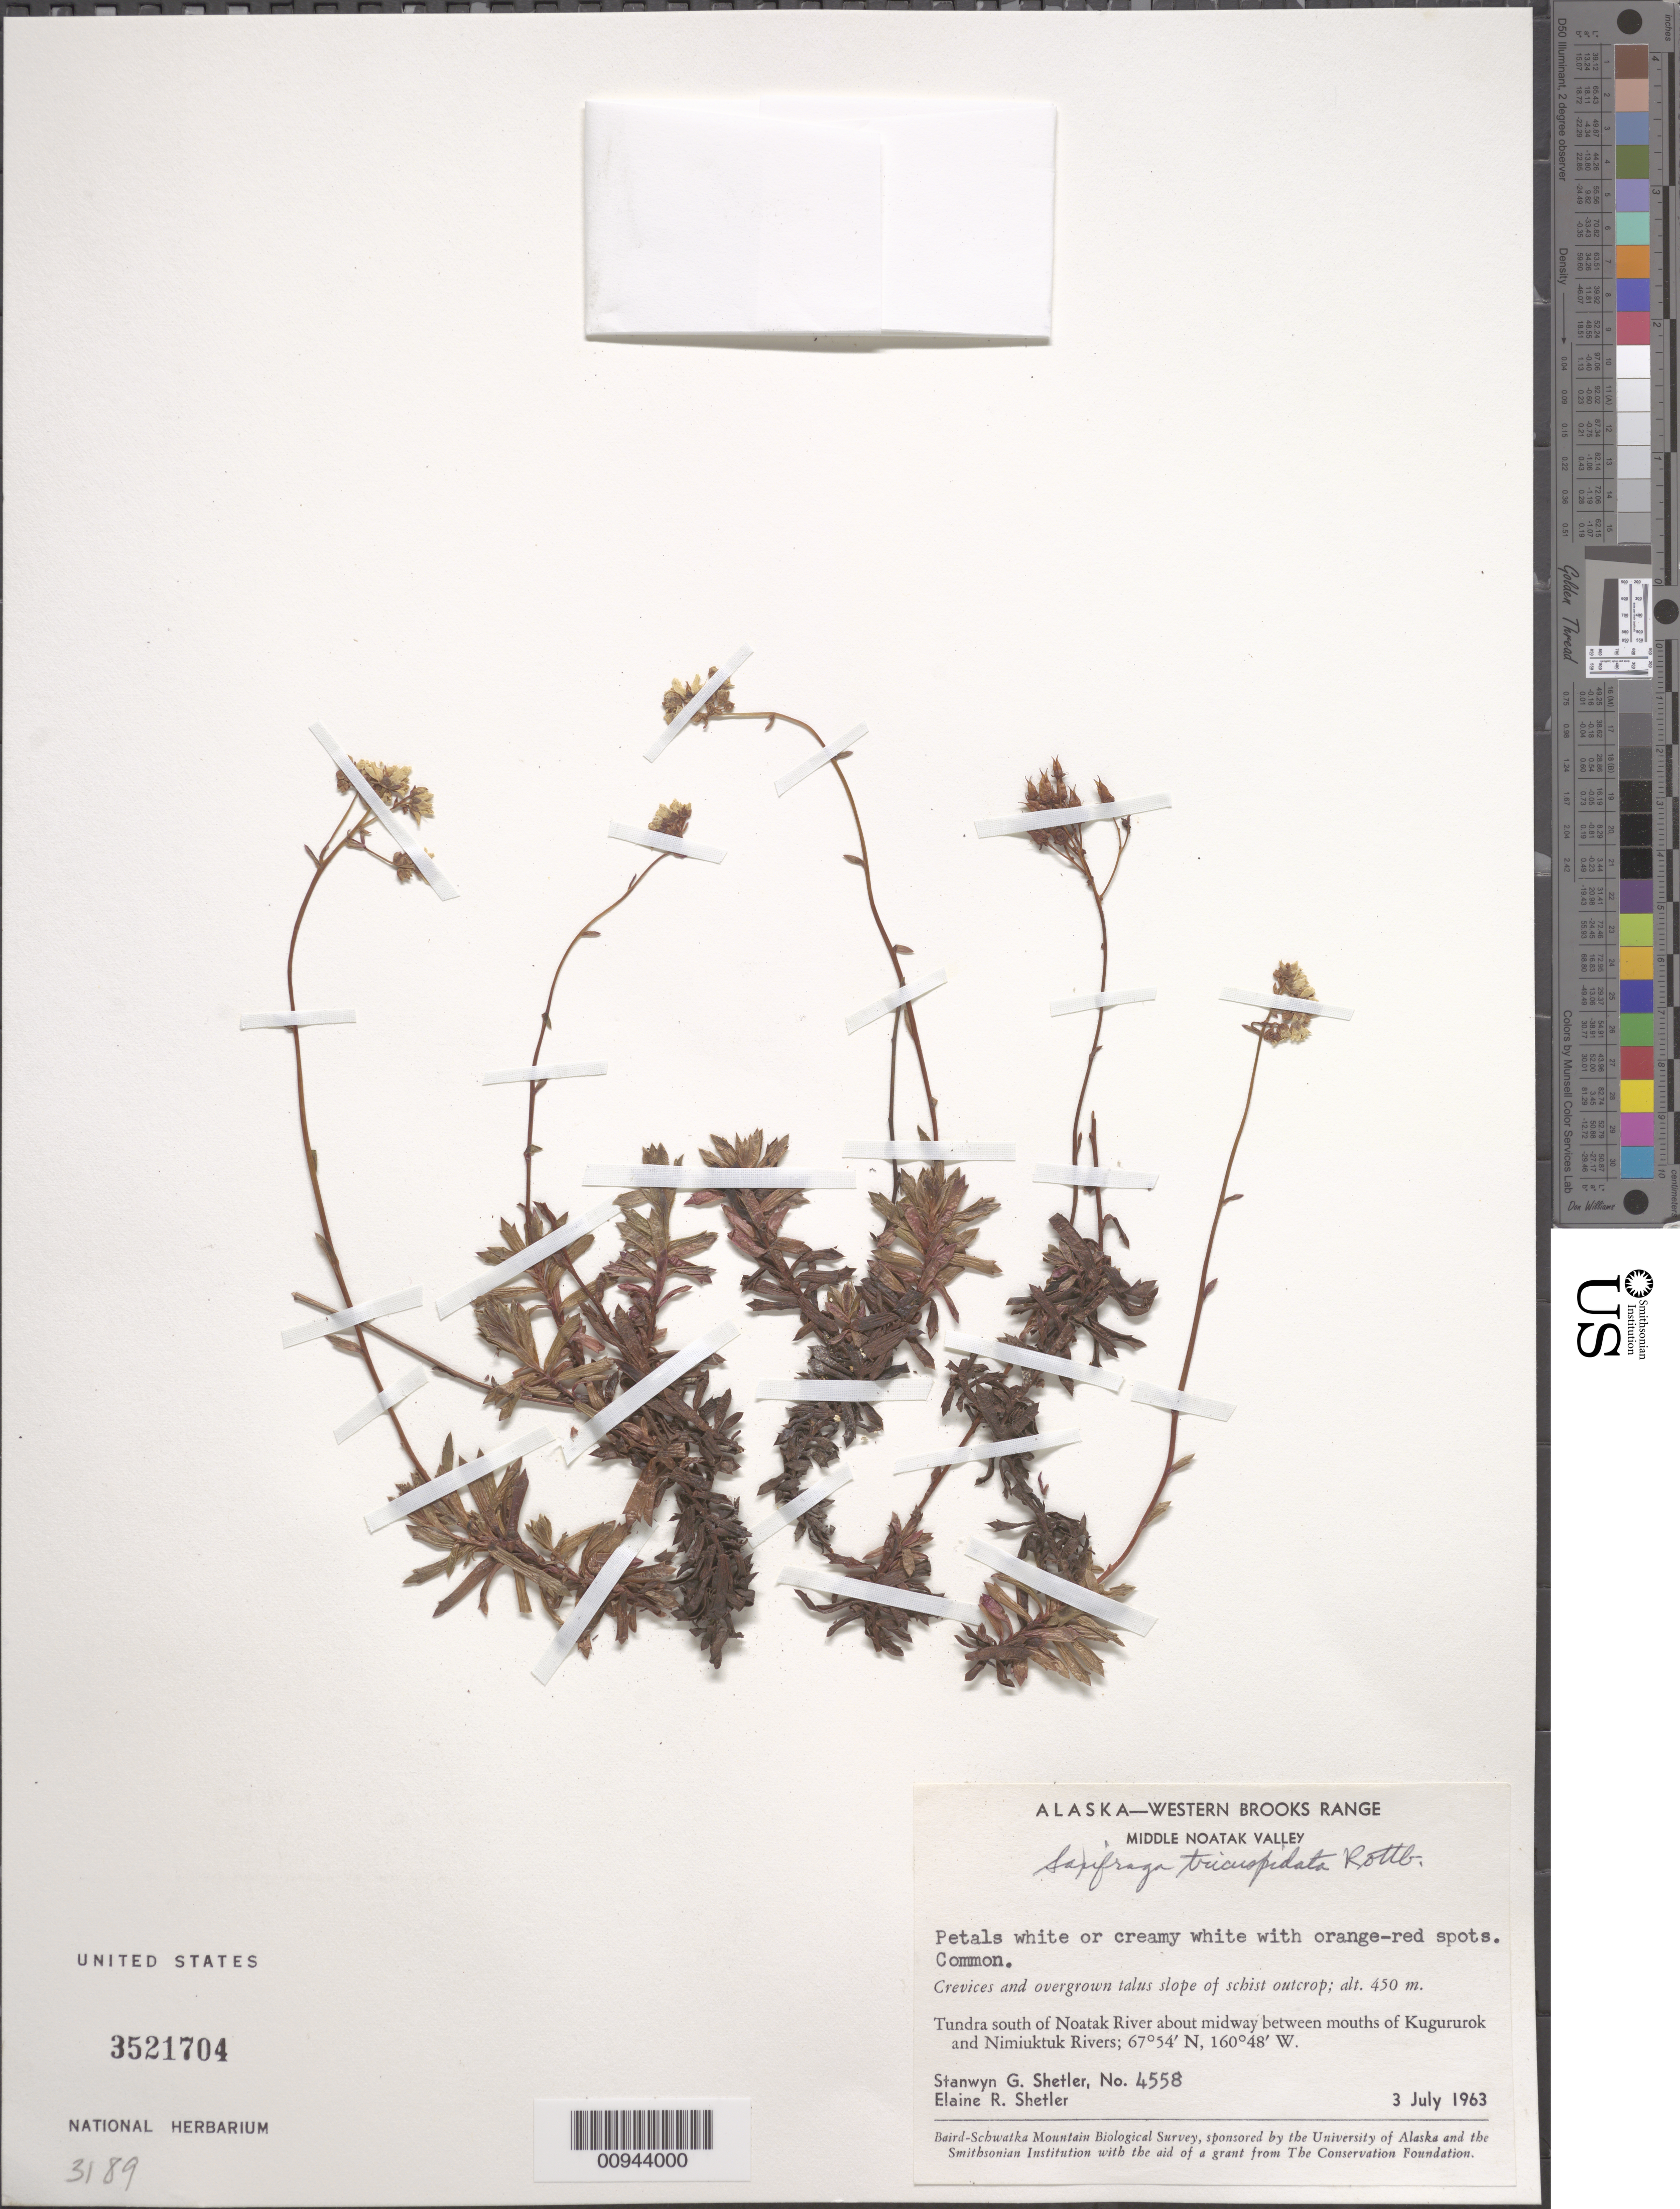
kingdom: Plantae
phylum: Tracheophyta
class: Magnoliopsida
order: Saxifragales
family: Saxifragaceae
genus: Saxifraga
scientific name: Saxifraga tricuspidata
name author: Rottb.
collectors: S. Shetler & E. R. Shetler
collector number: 4558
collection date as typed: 03 Jul 1963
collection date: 1963-07-03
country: United States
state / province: Alaska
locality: S of Noatak River about midway between mouths of Kugururok and Nimiuktuk Rivers. Western Brooks Range, Middle Noatak Valley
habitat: Tundra. Crevices and overgrown talus slope of schist outcrop.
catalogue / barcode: US 3521704